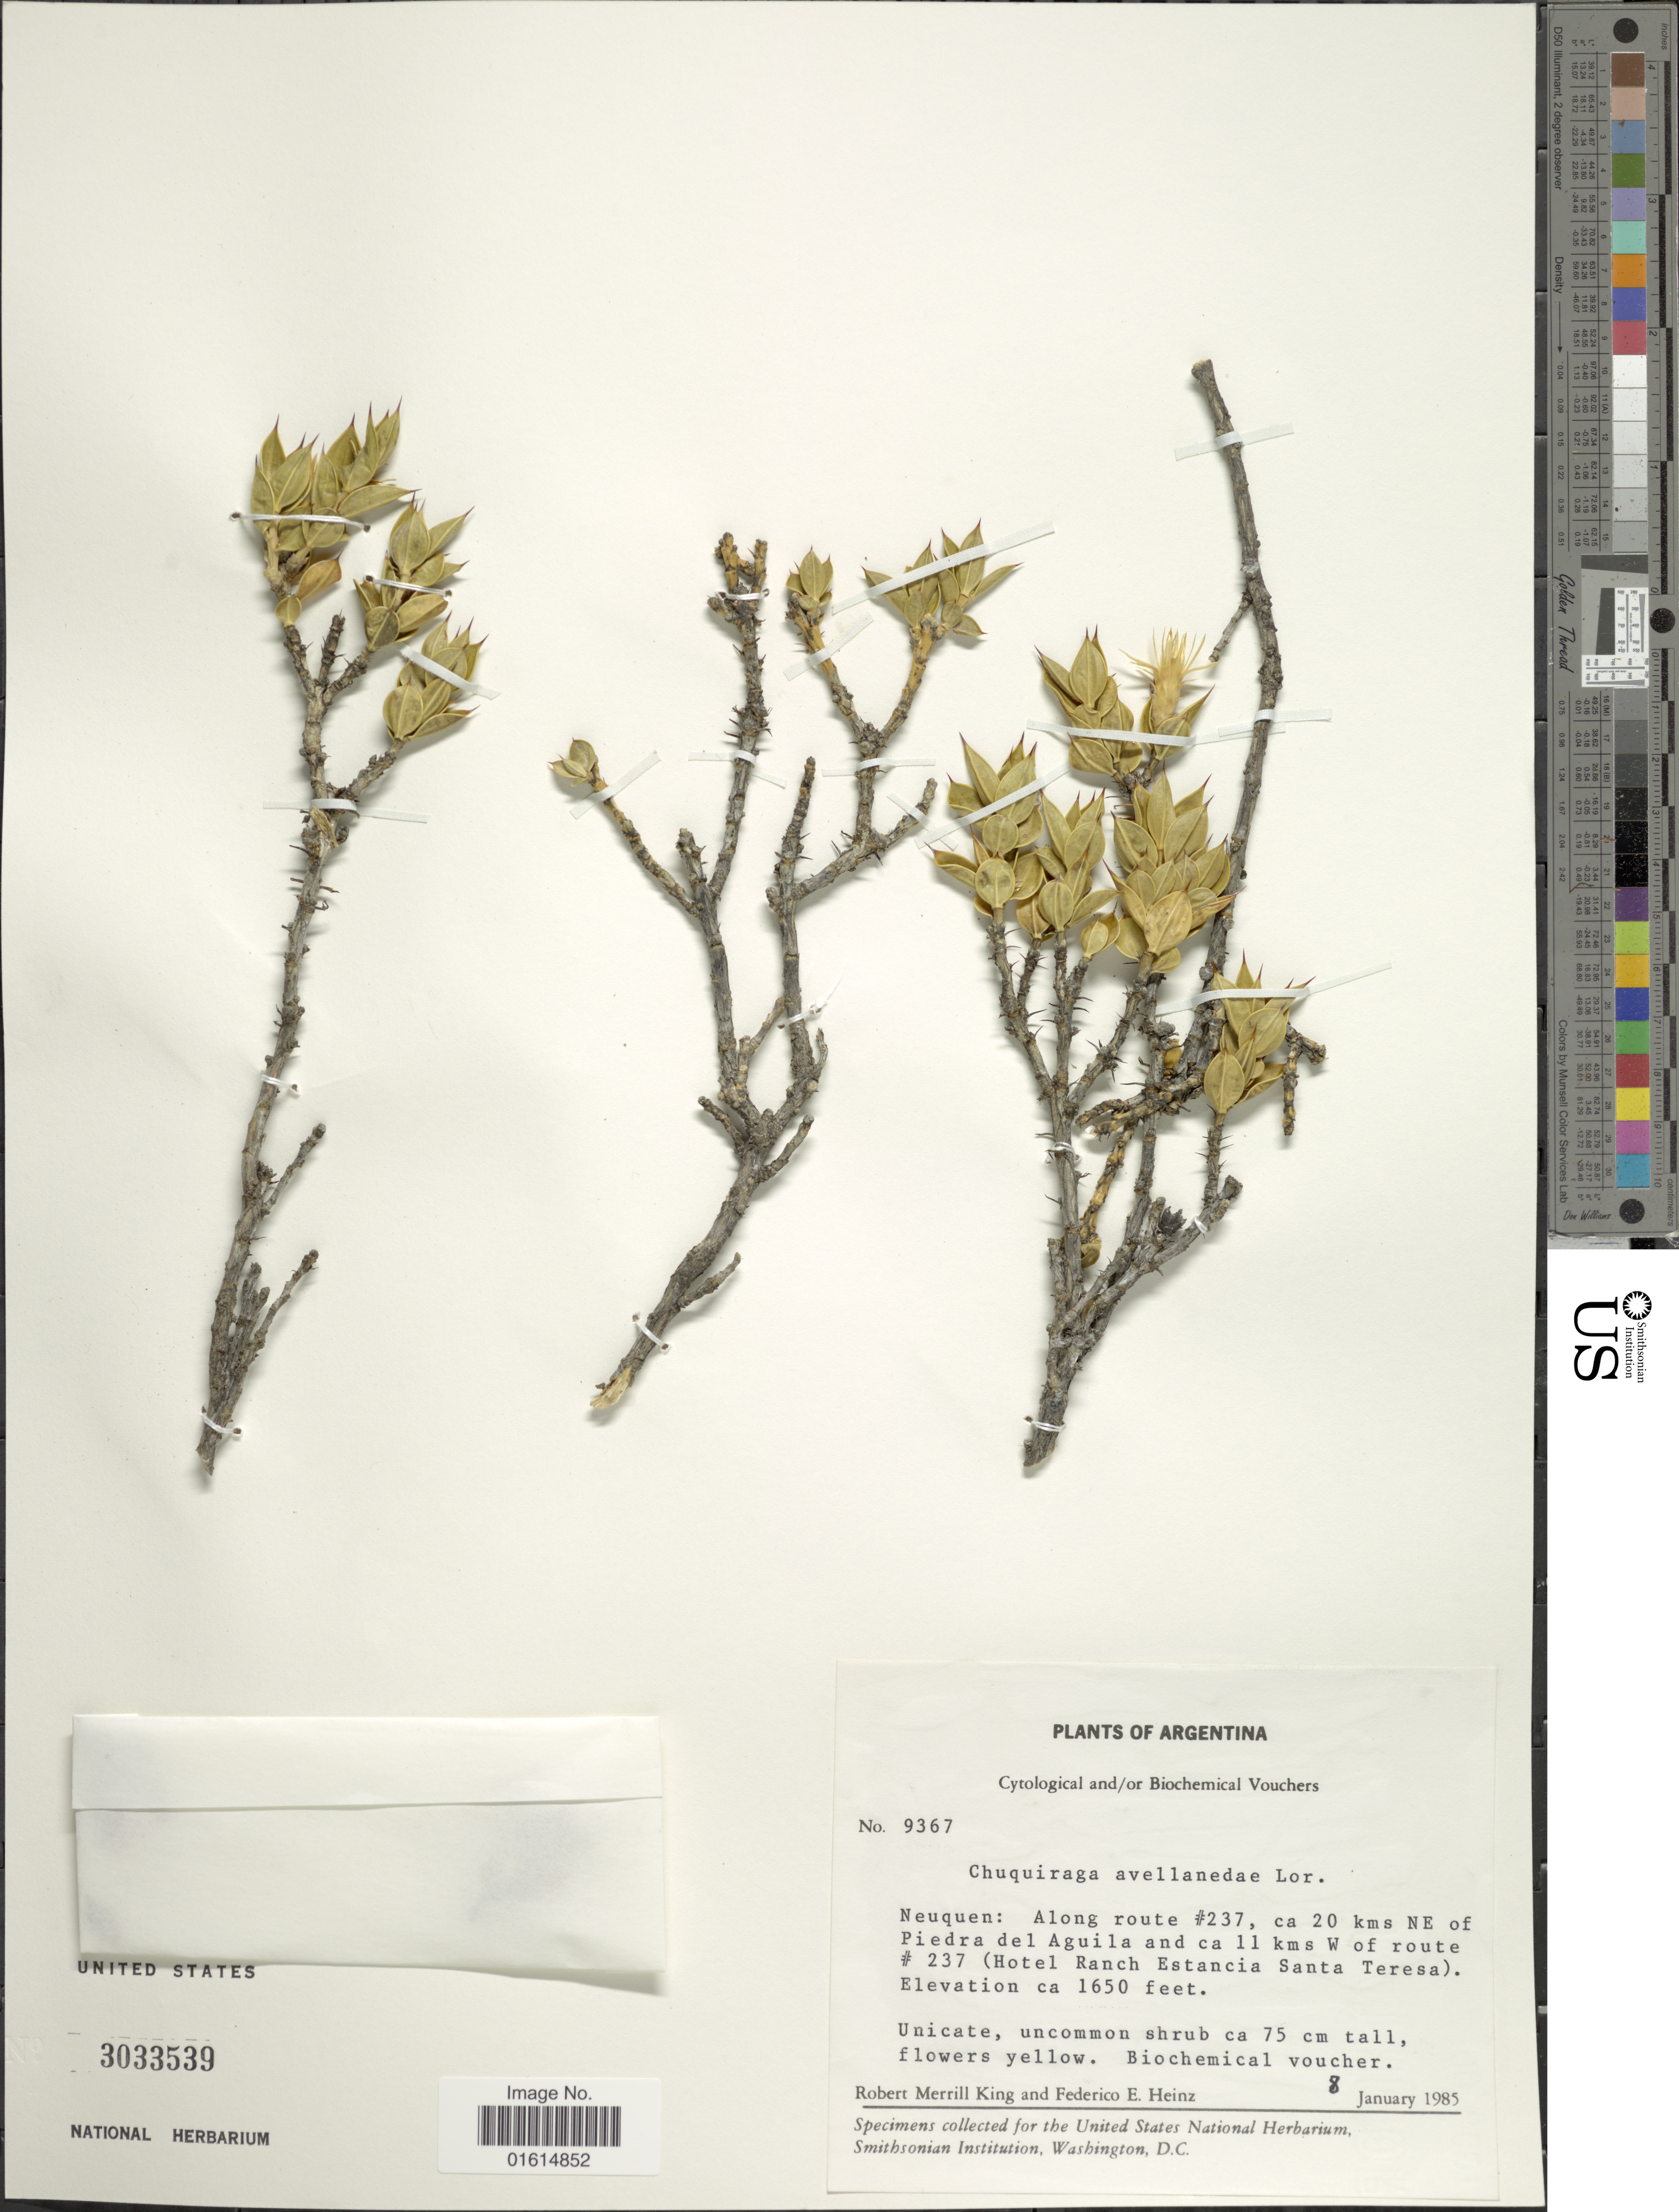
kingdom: Plantae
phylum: Tracheophyta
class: Magnoliopsida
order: Asterales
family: Asteraceae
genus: Chuquiraga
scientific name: Chuquiraga avellanedae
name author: Lorentz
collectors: R. M. King & F. Heinz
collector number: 9367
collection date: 1985-01-08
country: Argentina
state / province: Neuquen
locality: Neuquen, along route #237, ca 20 kms NE of Piedra del Aguila and ca 11 kms W of route #237 (Hotel Ranch Estancia Santa Teresa)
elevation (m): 503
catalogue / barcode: US 3033539